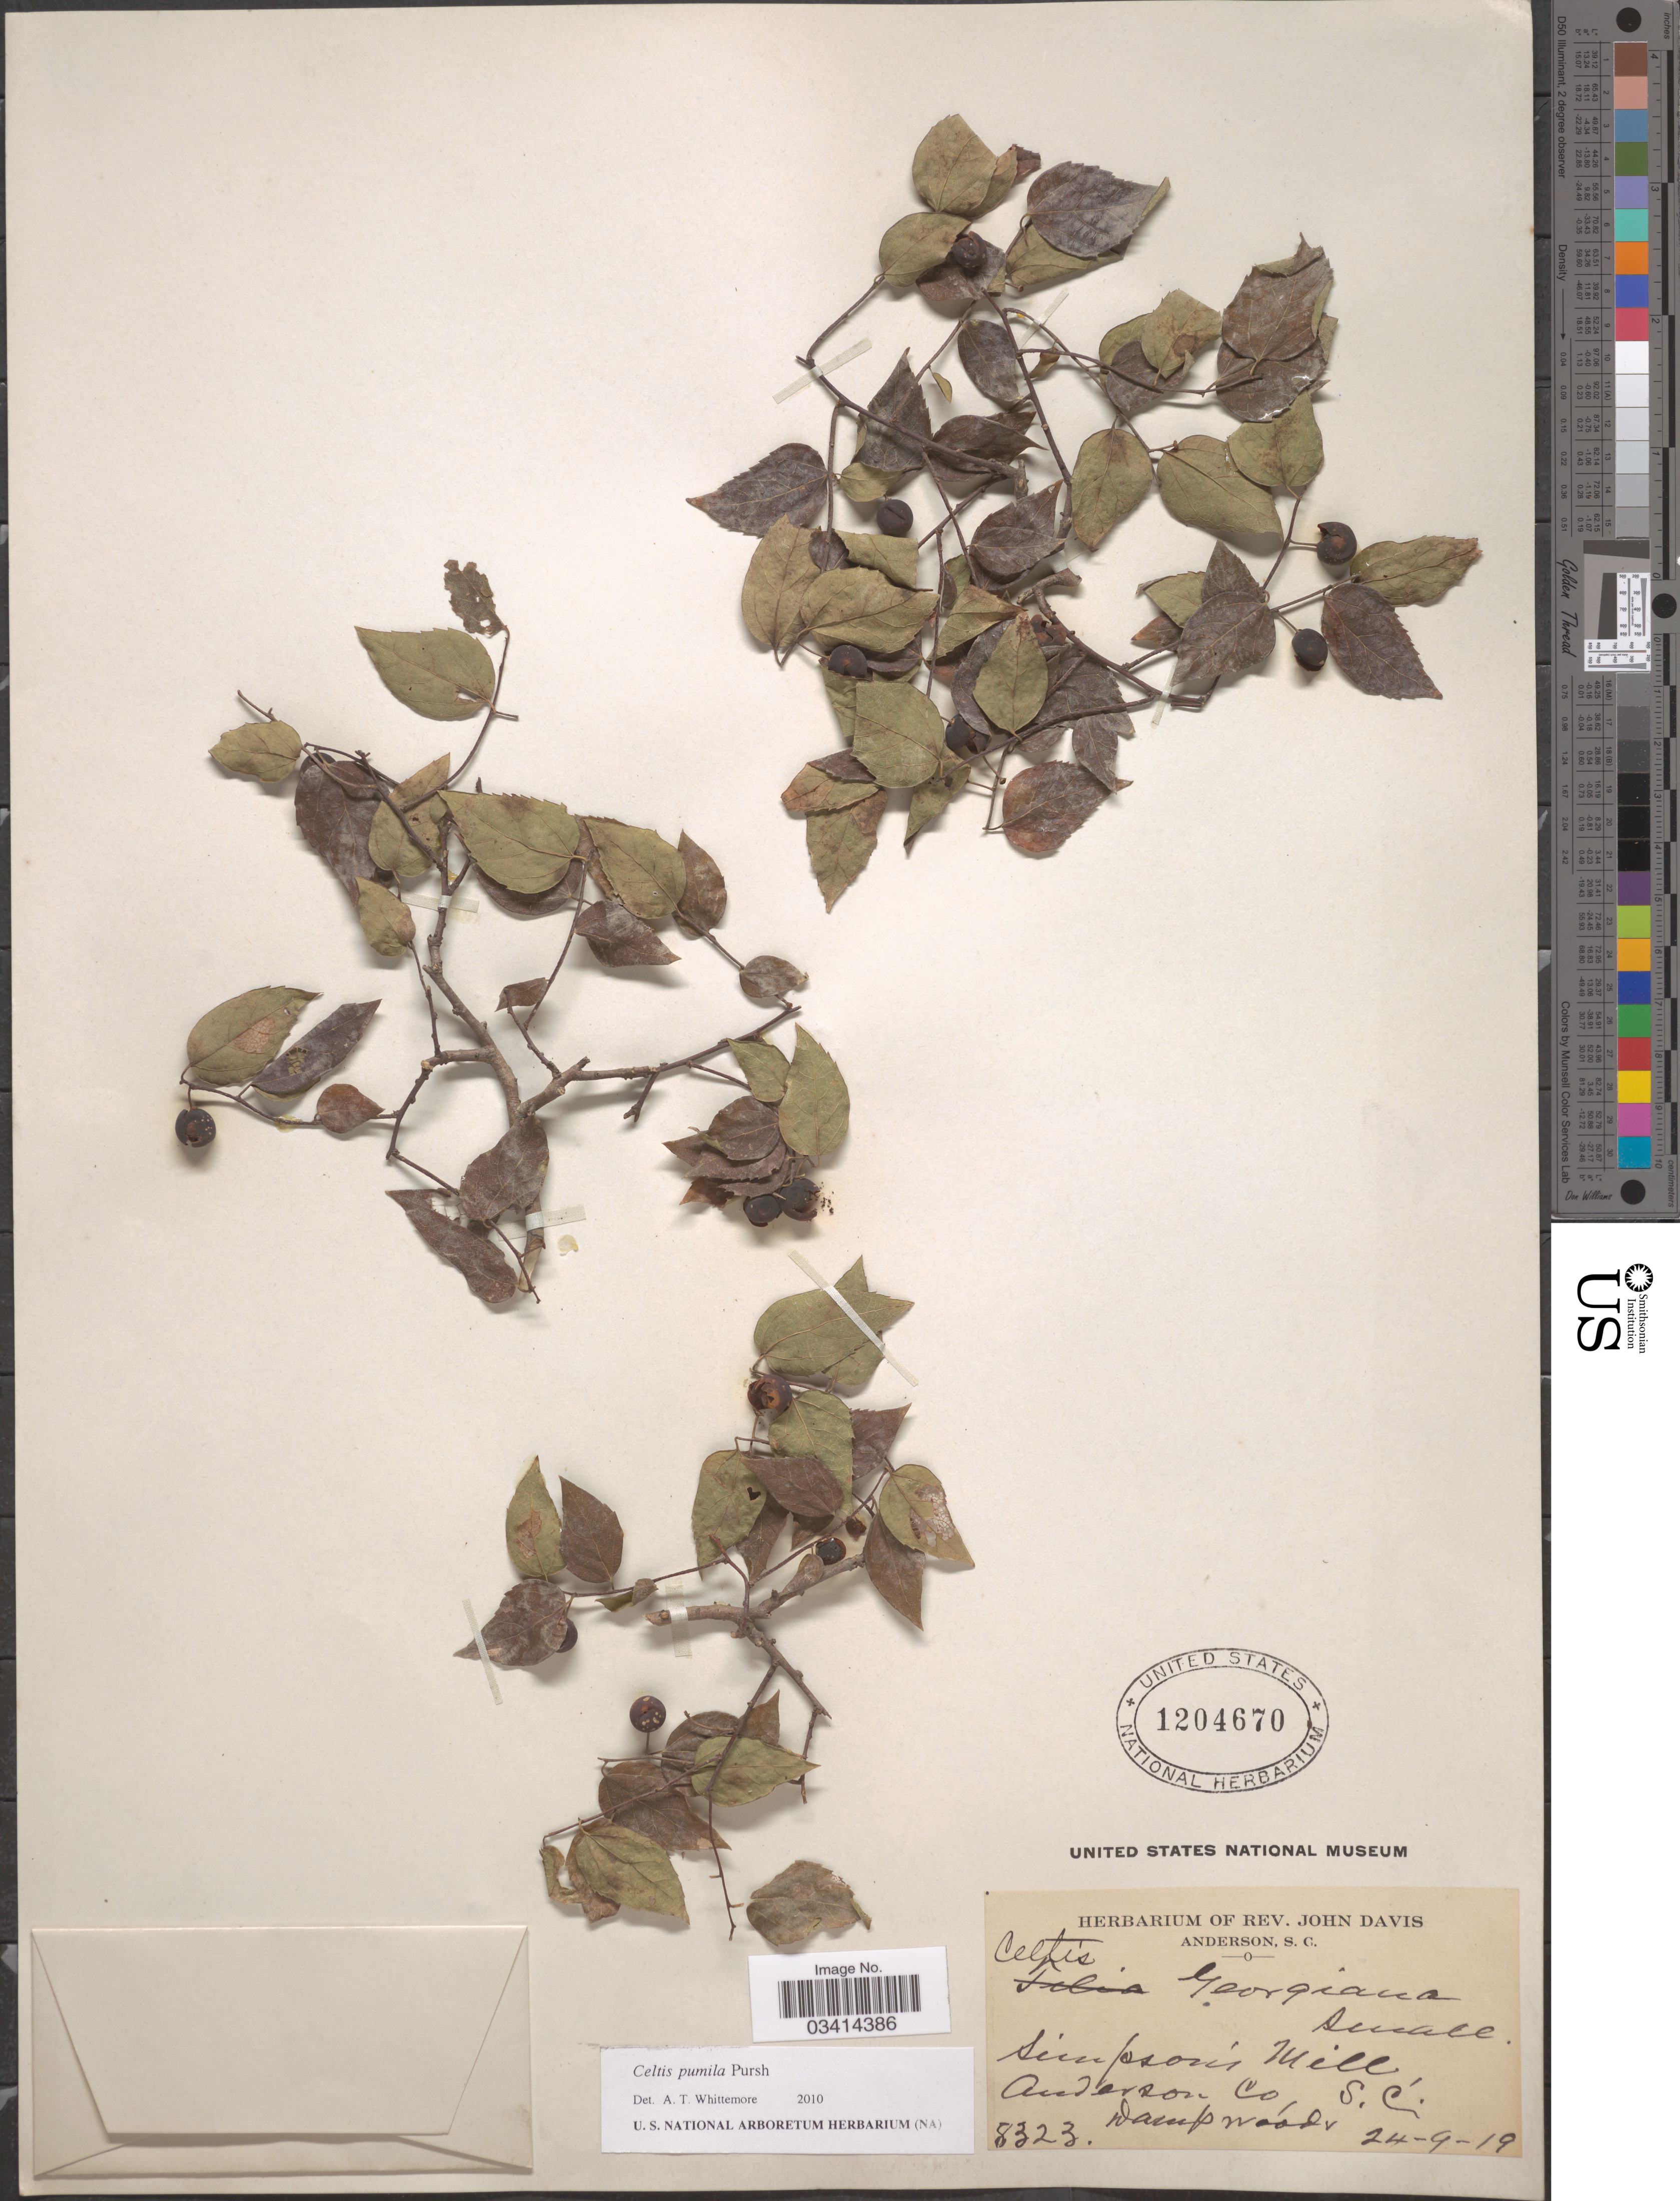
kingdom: Plantae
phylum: Tracheophyta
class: Magnoliopsida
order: Rosales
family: Cannabaceae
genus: Celtis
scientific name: Celtis tenuifolia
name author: Nutt.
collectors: ex herb. Rev. John Davis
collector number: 8323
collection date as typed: Transcribed d/m/y: 24/9/19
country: United States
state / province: South Carolina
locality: Simpson's Mill, Anderson Co.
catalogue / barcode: US 1204670